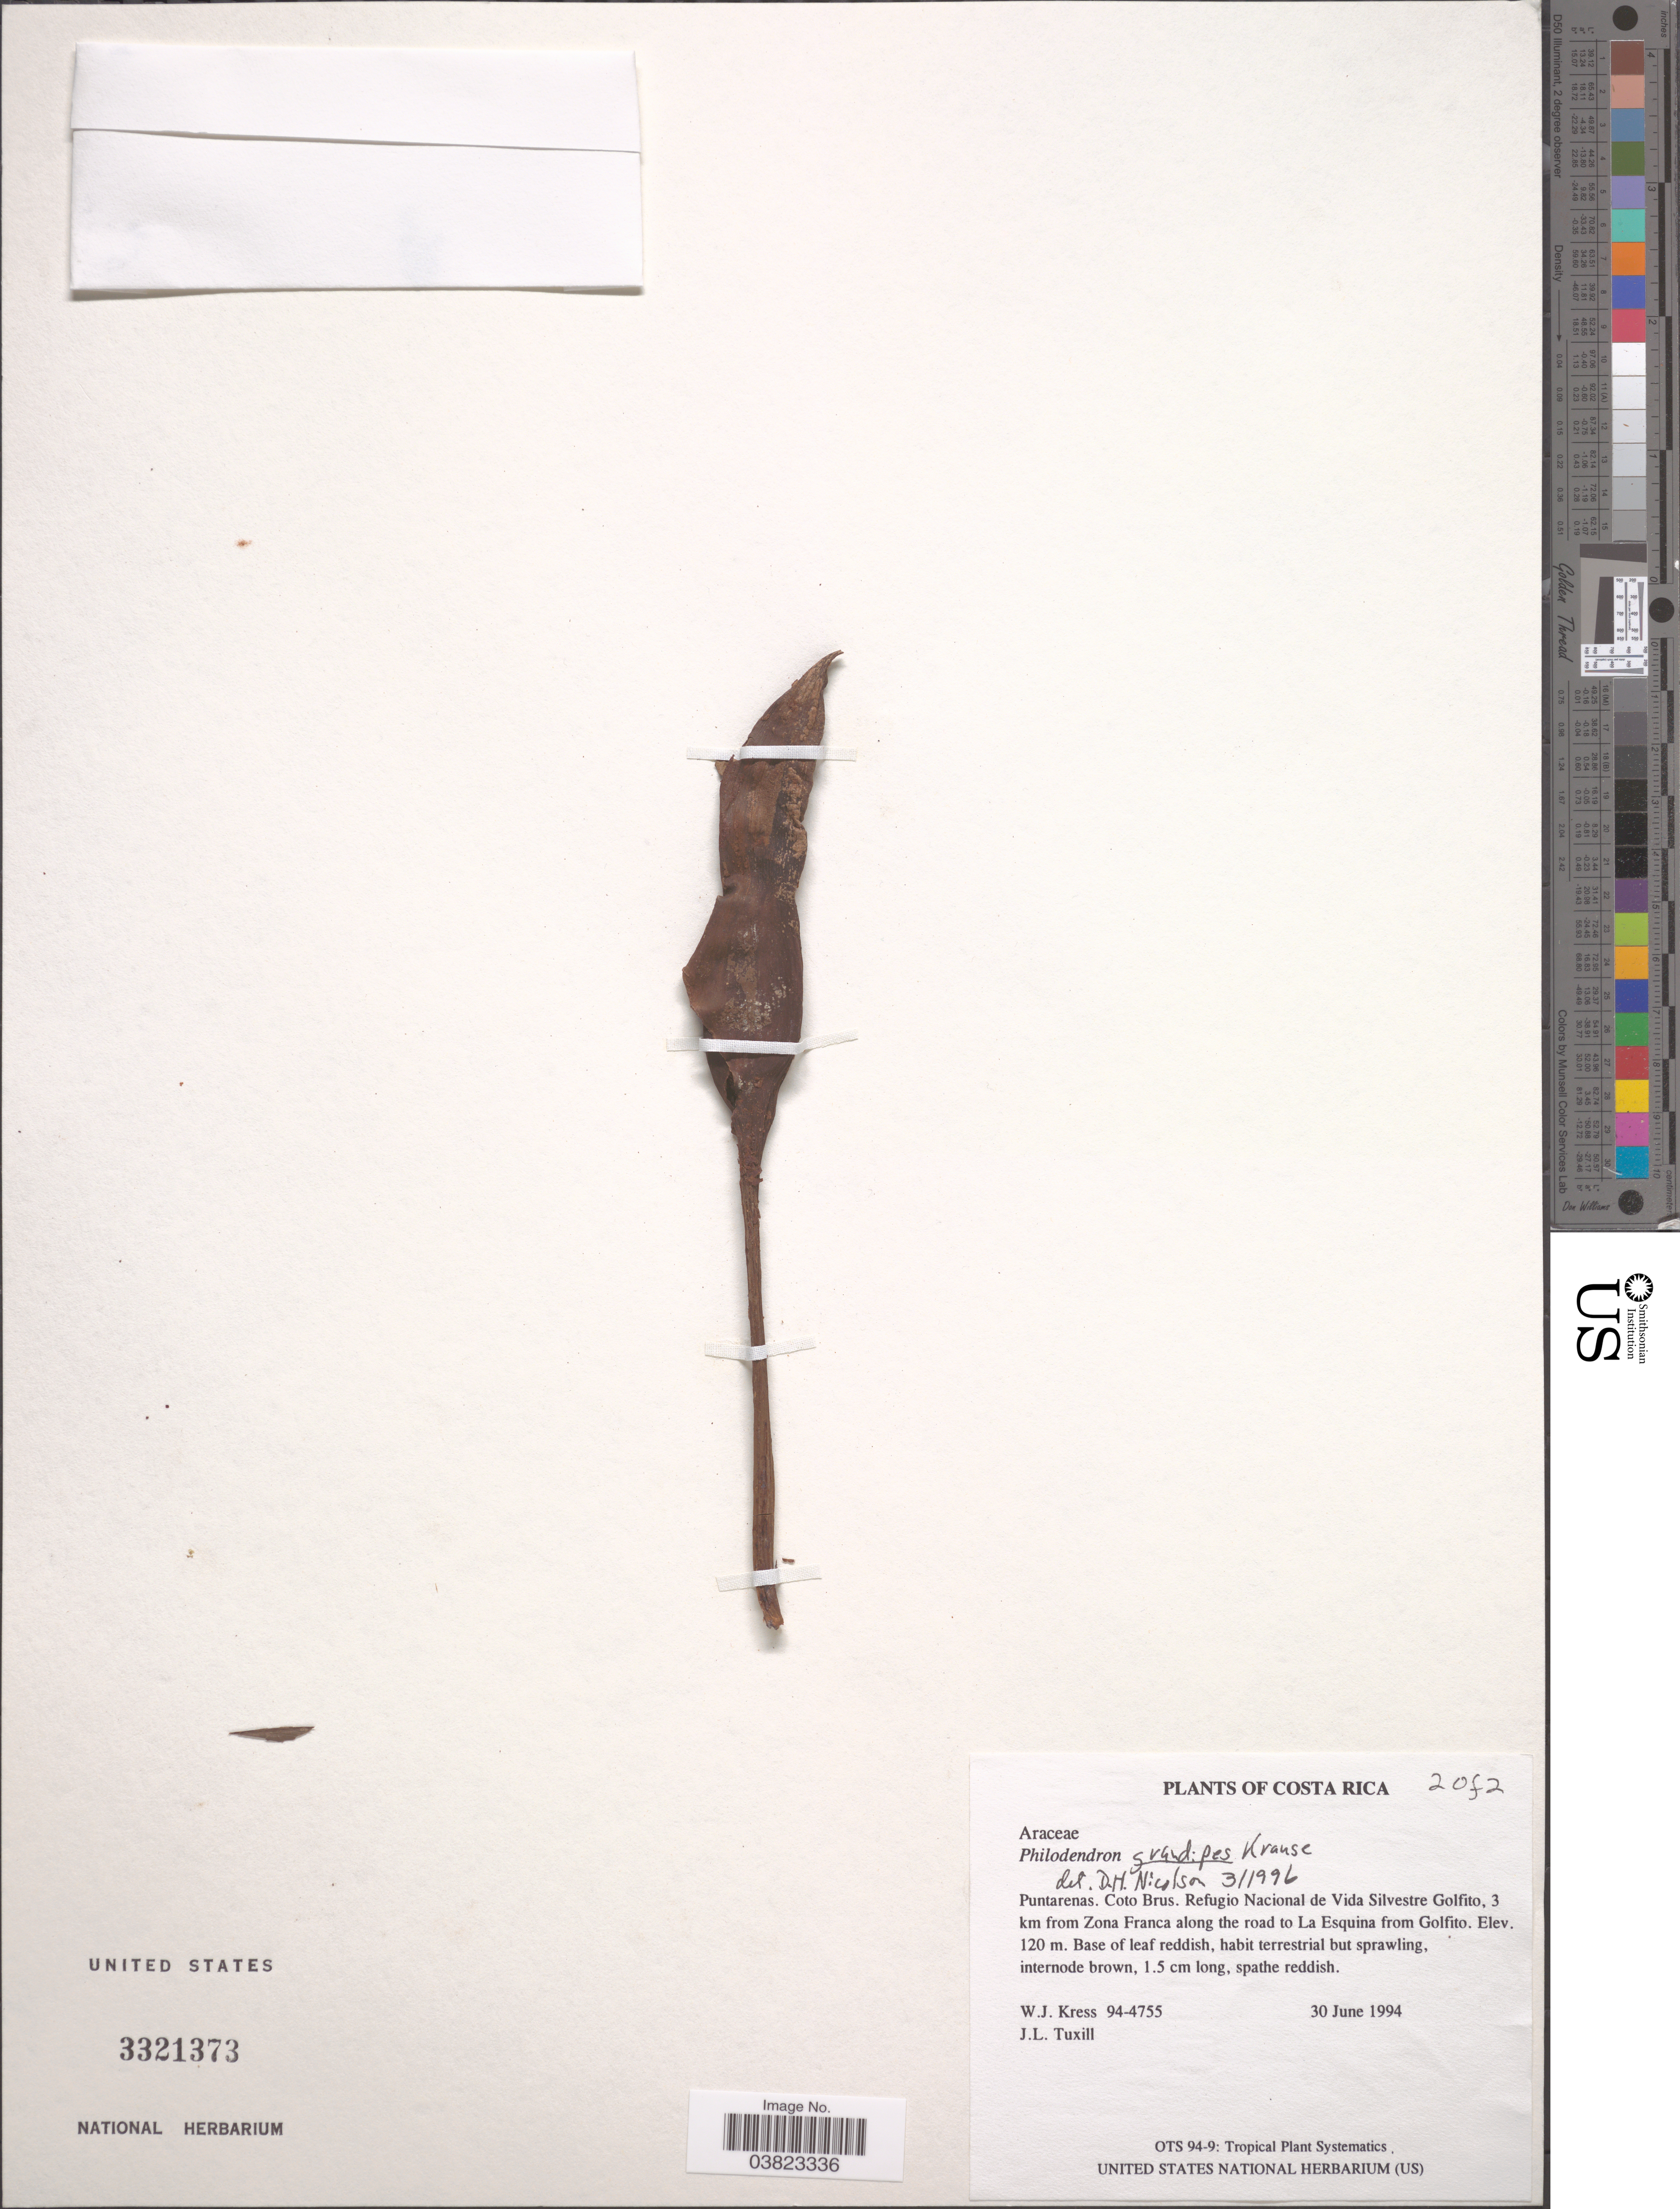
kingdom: Plantae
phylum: Tracheophyta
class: Liliopsida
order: Alismatales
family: Araceae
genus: Philodendron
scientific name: Philodendron grandipes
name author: K. Krause in Engl.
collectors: W. J. Kress & J. L. Tuxill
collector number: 94-4755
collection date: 1994-06-30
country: Costa Rica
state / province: Puntarenas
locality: Coto Brus. Refugio Nacional de Vida Silvestre Golfito, 3 km from Zona Franca along the road to La Esquina from Golfito.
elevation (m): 120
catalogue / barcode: US 3321373